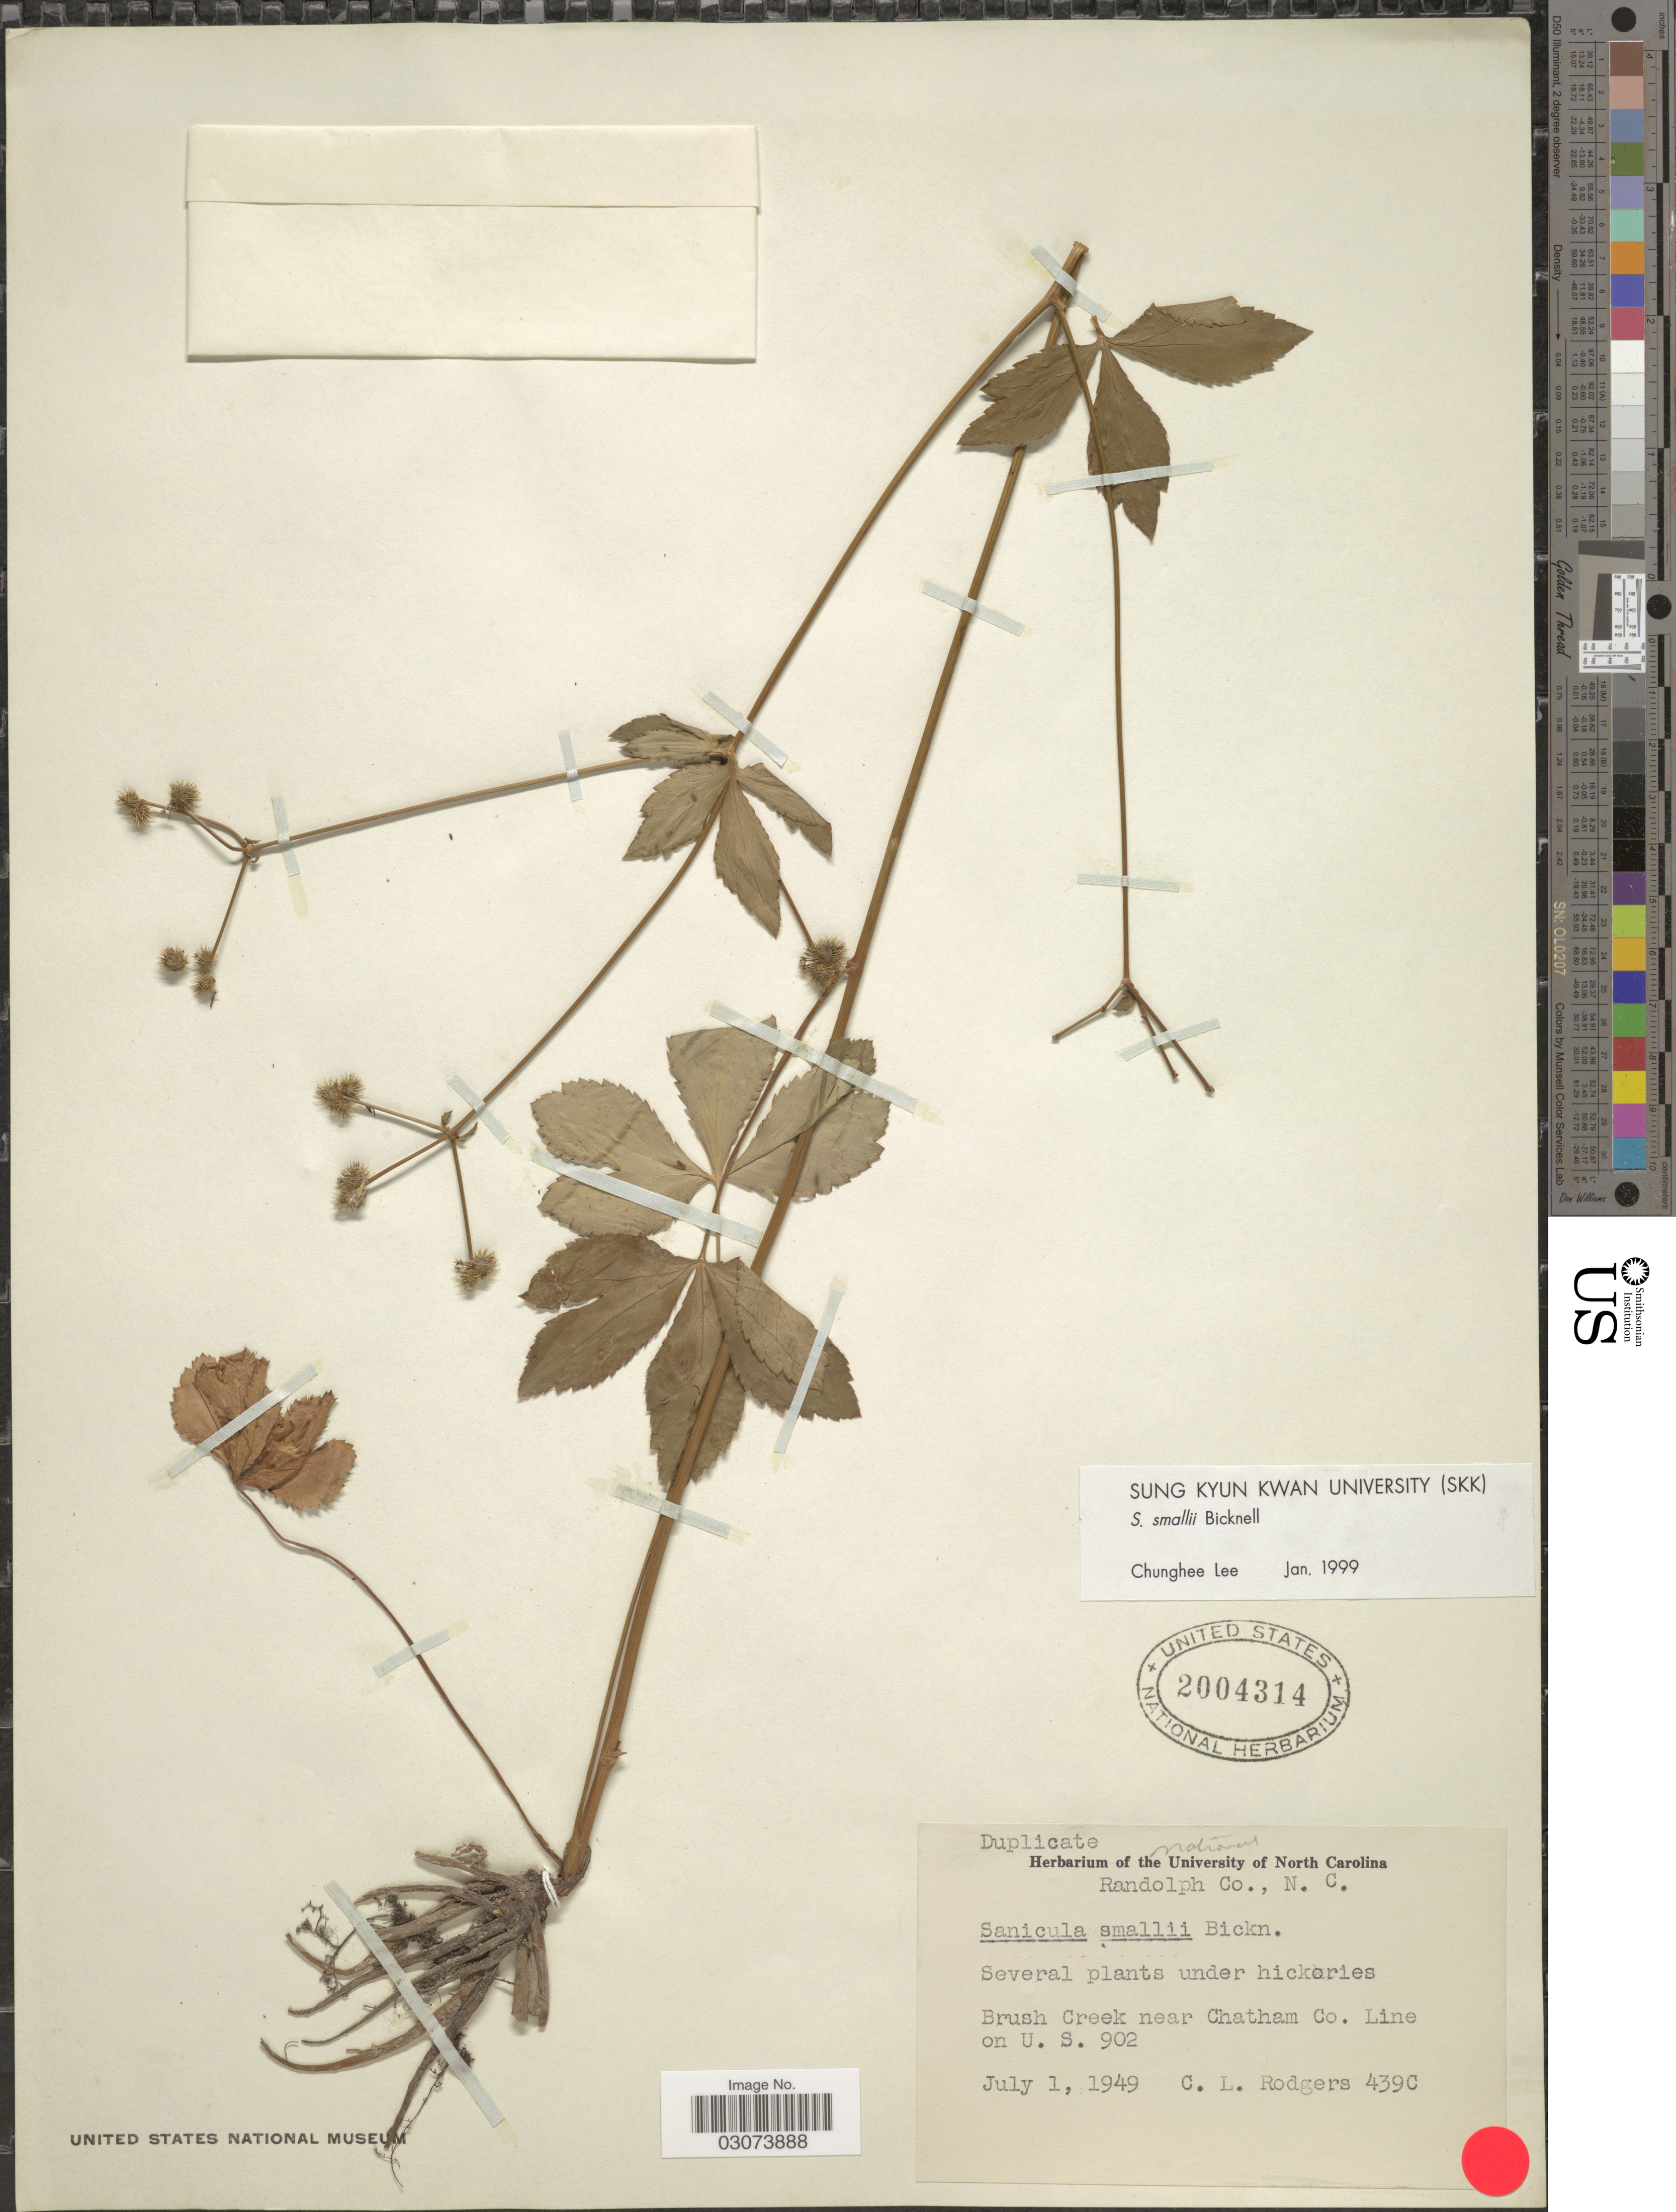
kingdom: Plantae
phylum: Tracheophyta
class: Magnoliopsida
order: Apiales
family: Apiaceae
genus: Sanicula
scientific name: Sanicula smallii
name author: E.P. Bicknell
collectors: C. Rodgers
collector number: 439C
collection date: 1949-07-01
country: United States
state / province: North Carolina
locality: Randolph Co. Brush Creek near Chatham Co. Line on U.S. 902.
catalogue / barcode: US 2004314